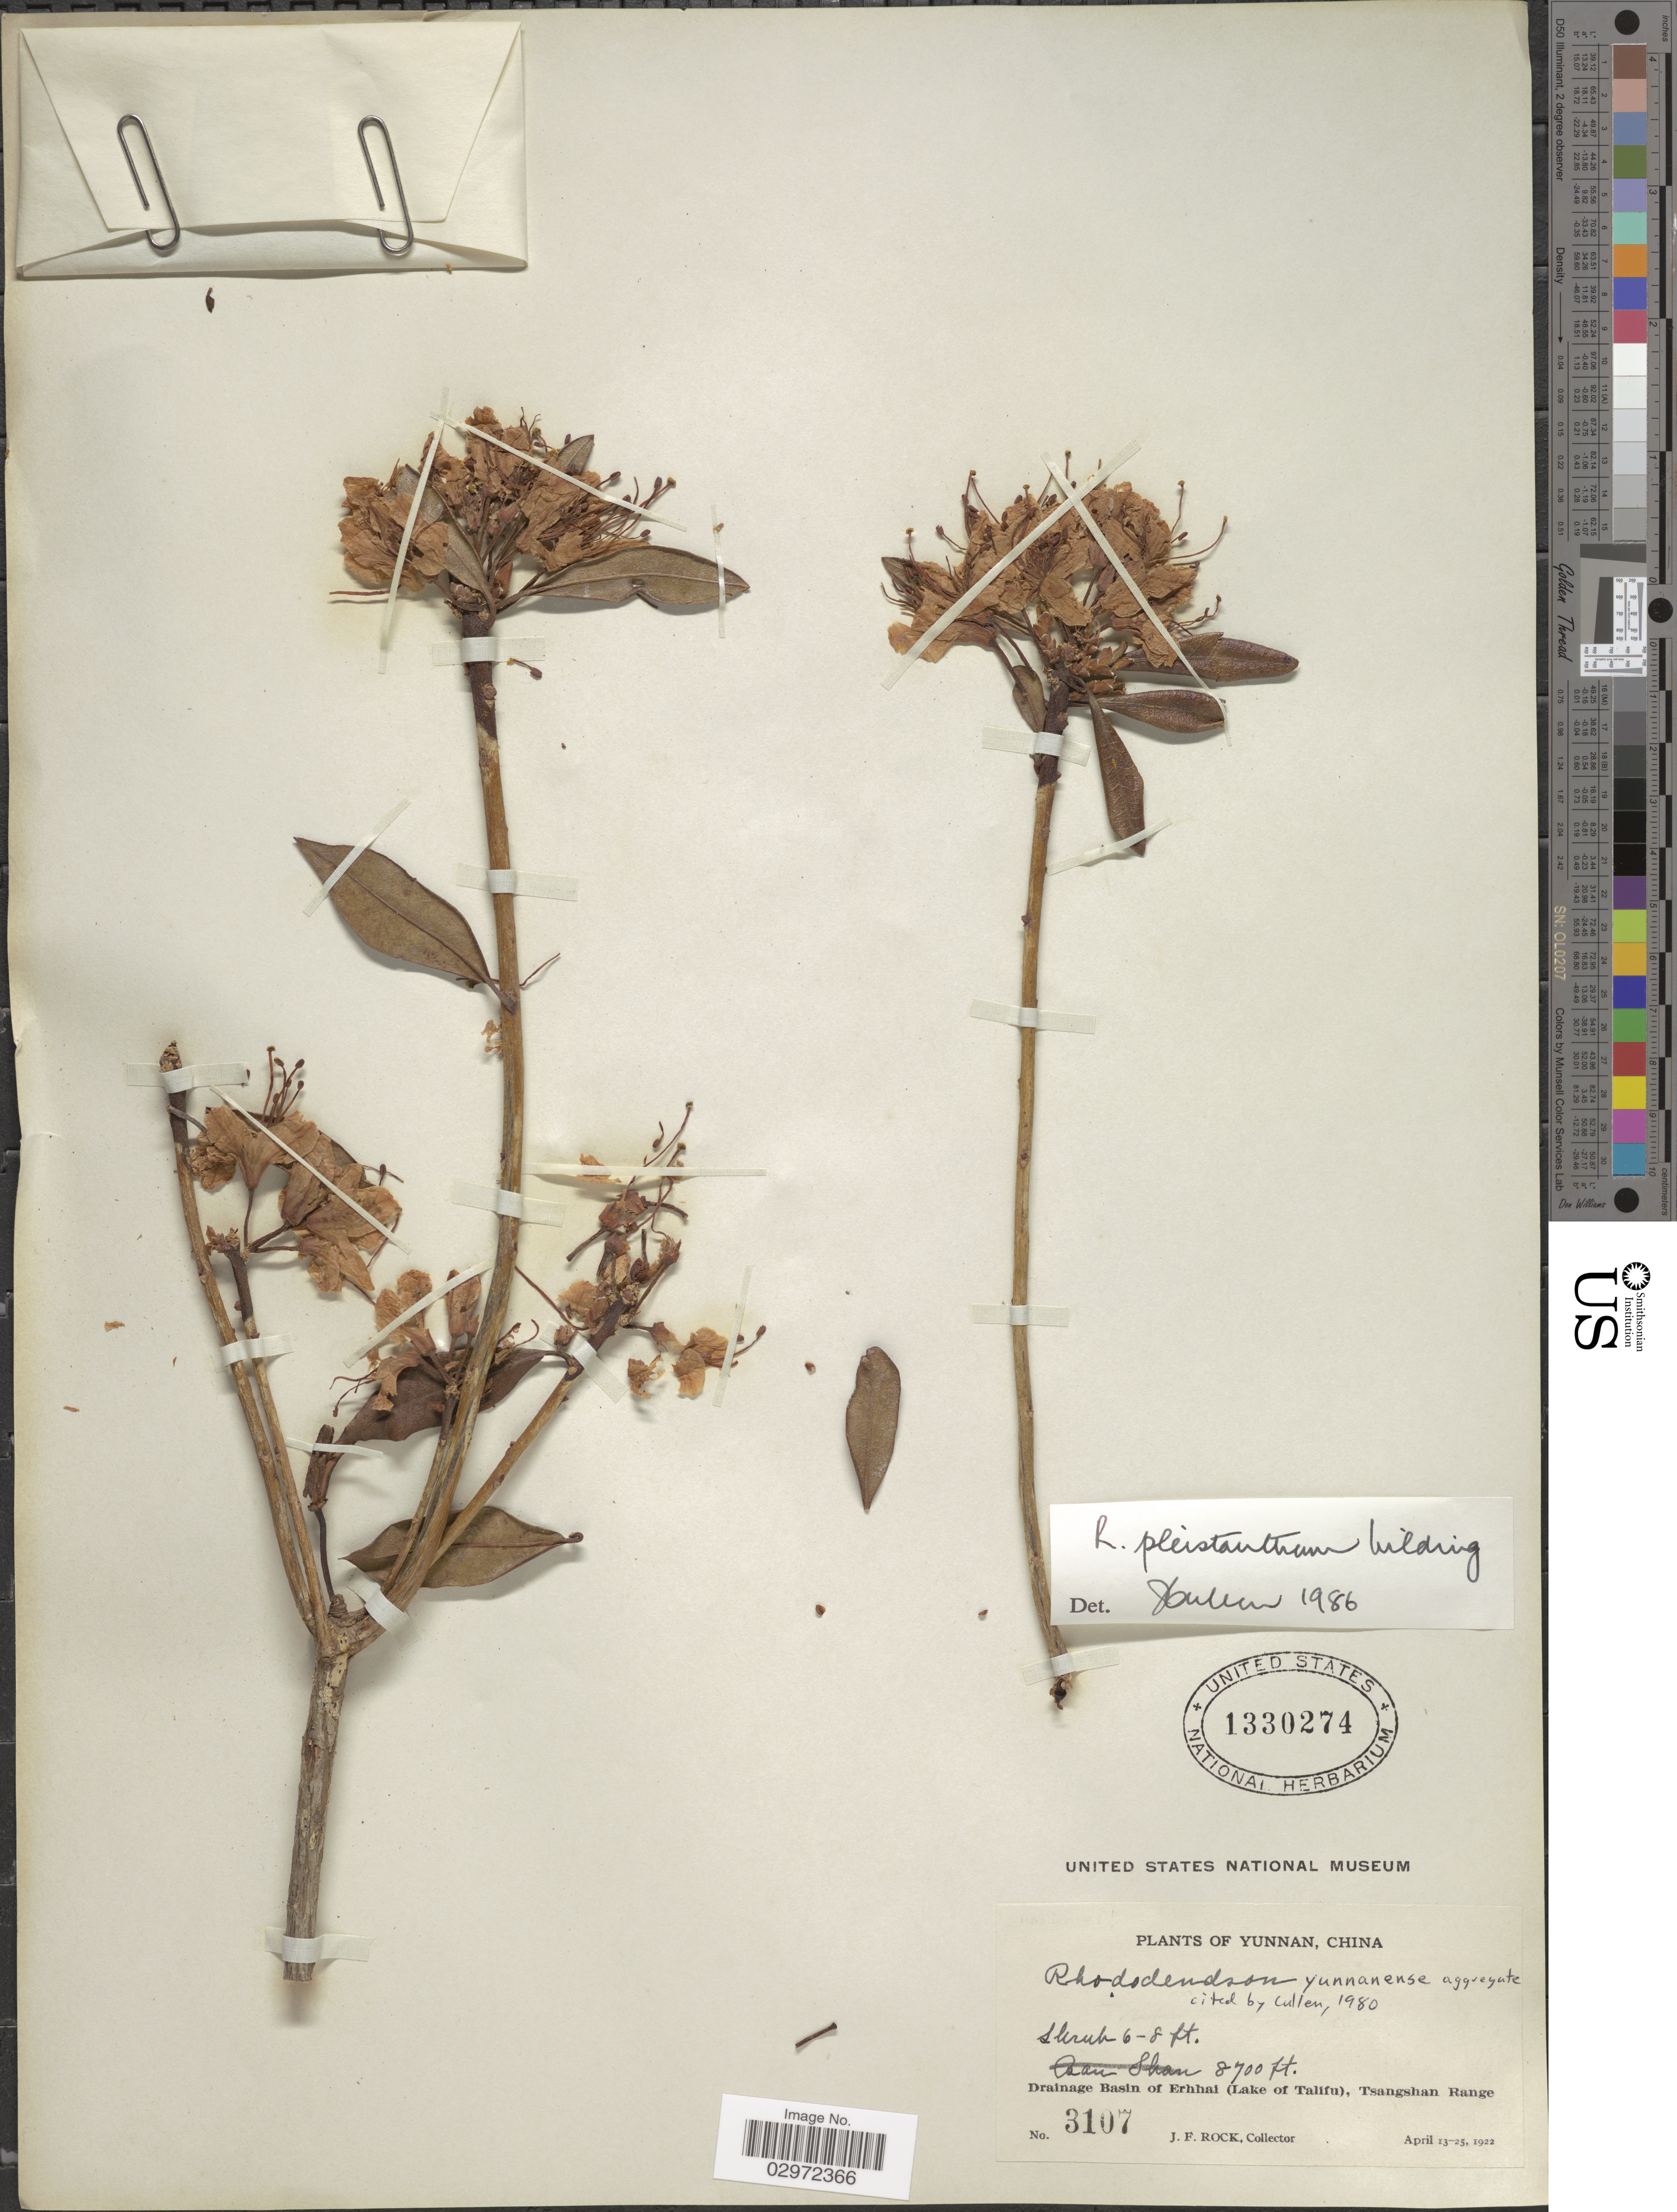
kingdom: Plantae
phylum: Tracheophyta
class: Magnoliopsida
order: Ericales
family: Ericaceae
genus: Rhododendron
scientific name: Rhododendron pleistanthum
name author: E.H. Wilding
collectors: J. Rock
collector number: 3107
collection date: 1922-04-13/1922-04-25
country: China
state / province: Yunnan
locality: Drainage Basin of Erhhai (Lake of Talifu), Tsangshan Range.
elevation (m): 2652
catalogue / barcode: US 1330274